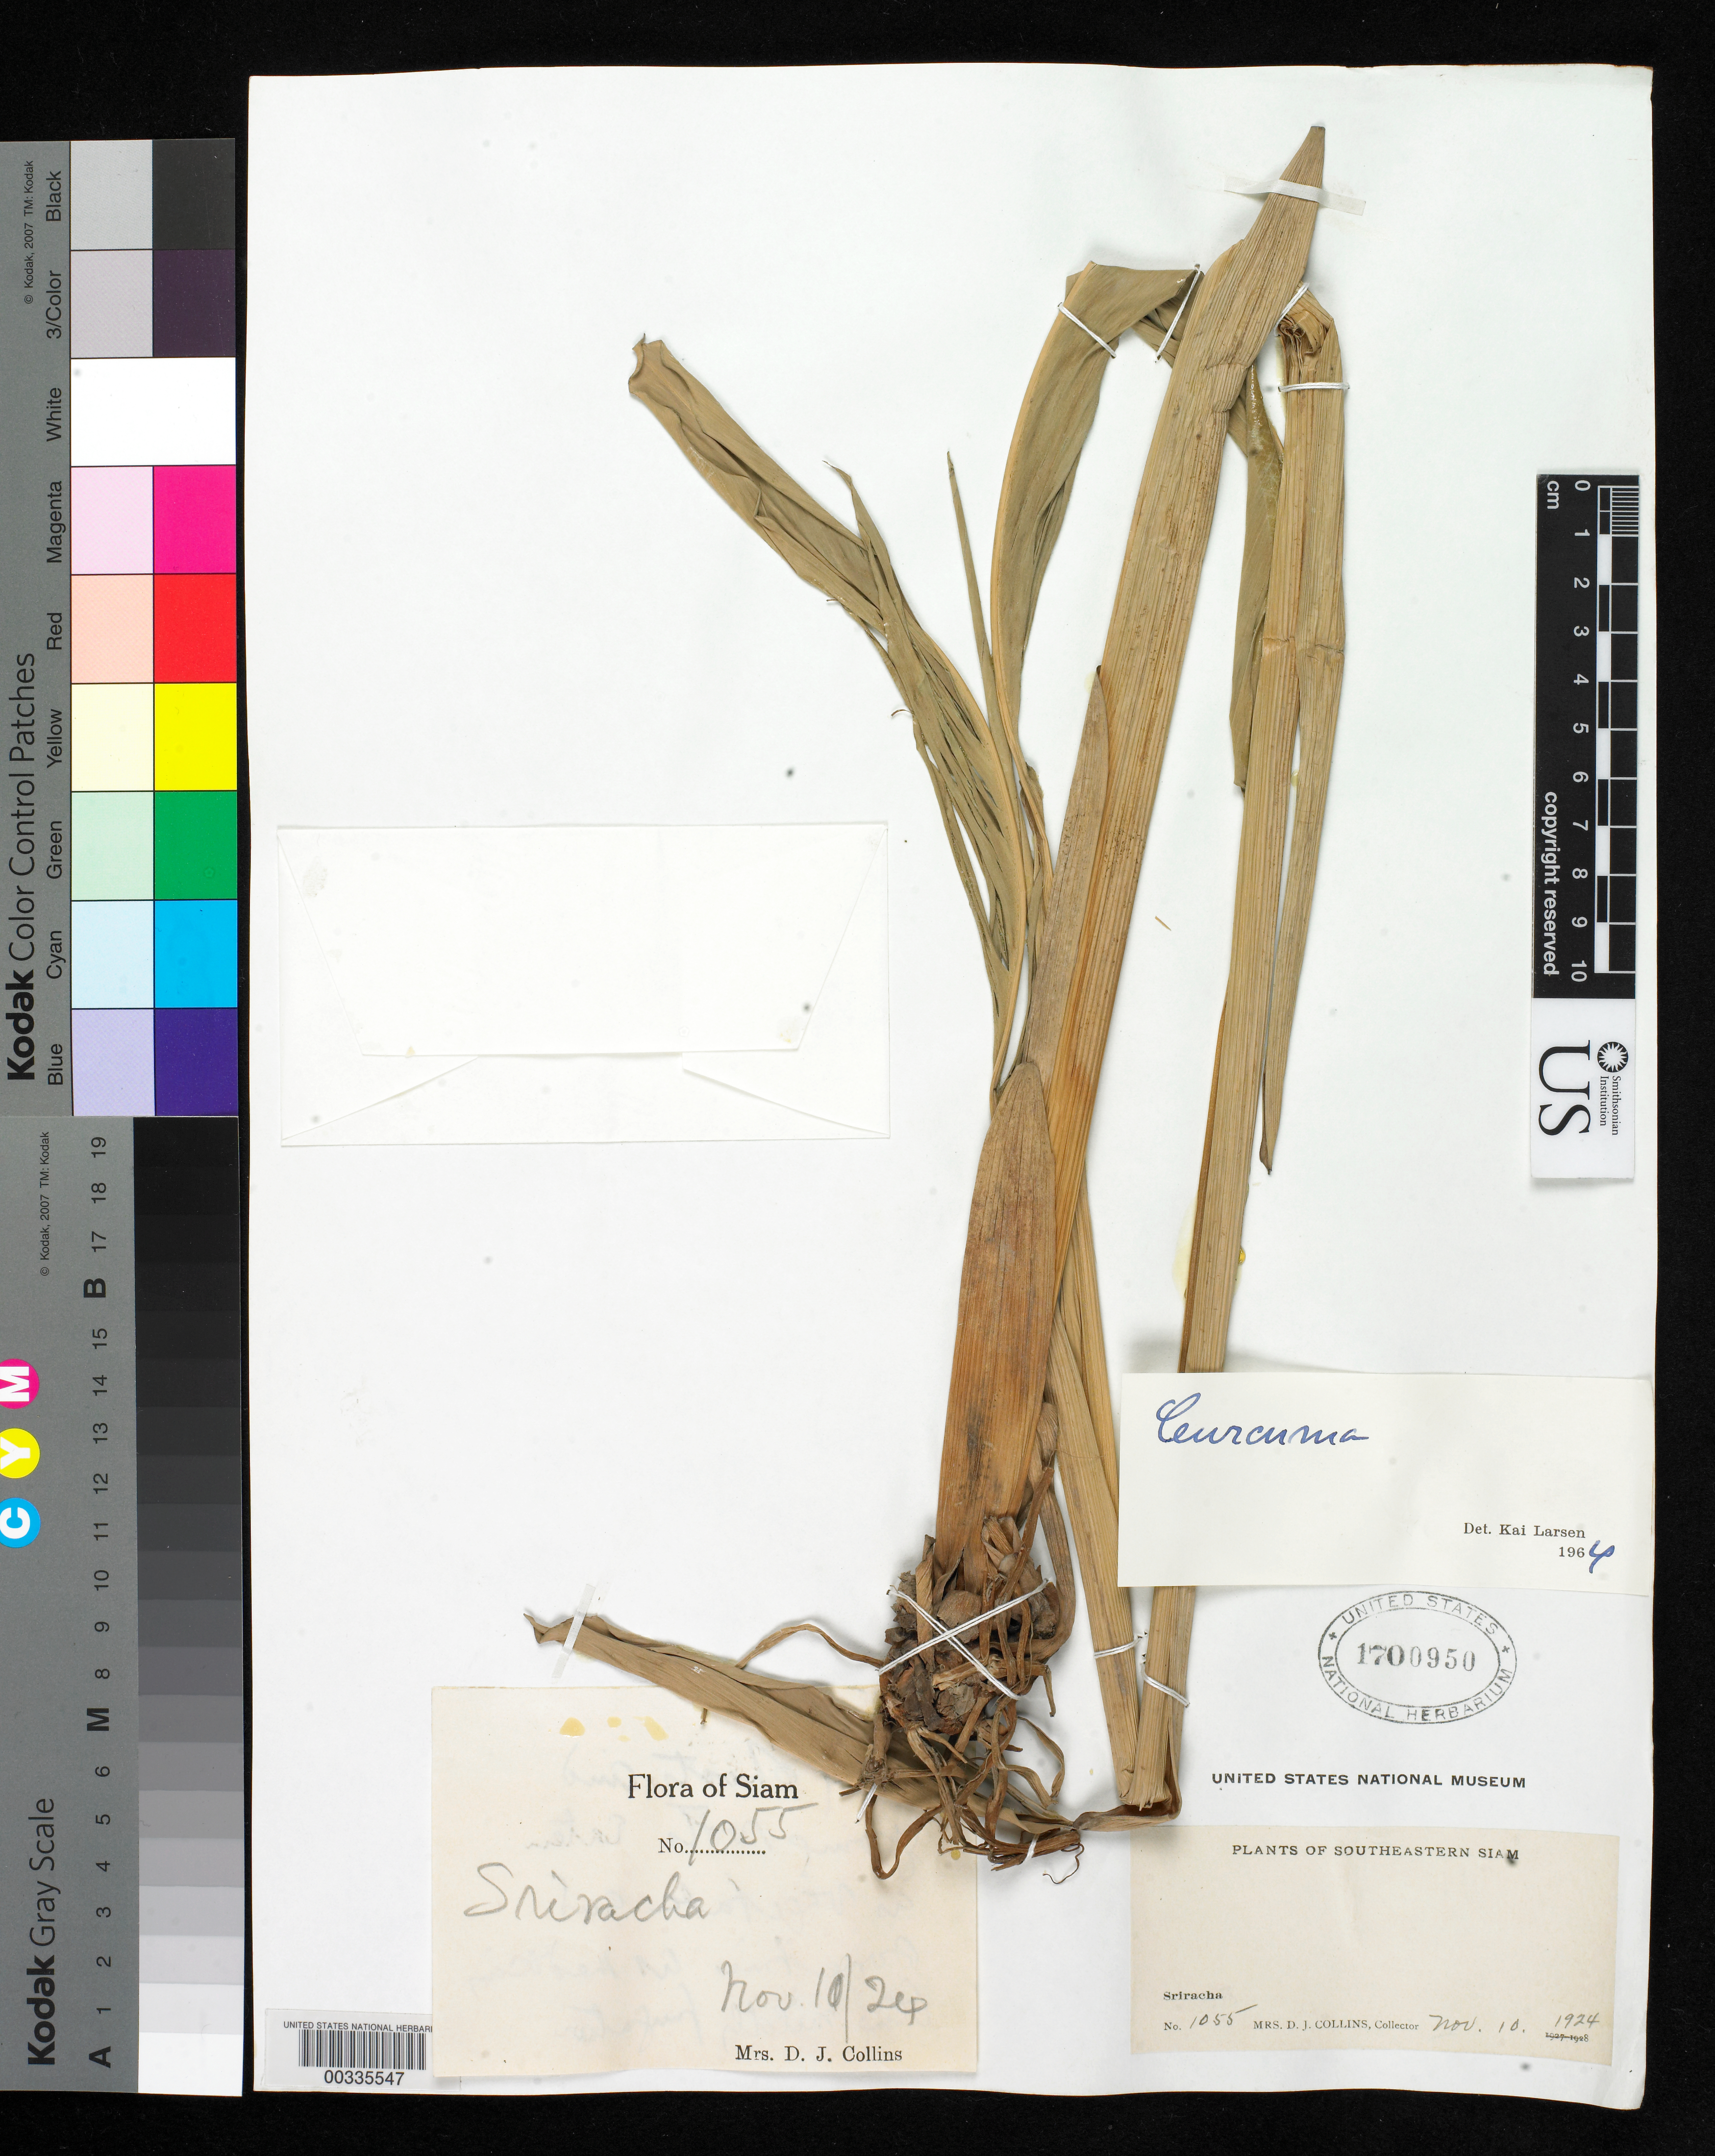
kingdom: Plantae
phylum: Tracheophyta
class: Liliopsida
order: Zingiberales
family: Zingiberaceae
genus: Curcuma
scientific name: Curcuma sp.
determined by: Larsen, K.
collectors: Mrs. D. J. Collins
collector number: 1055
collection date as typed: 10 Nov 1924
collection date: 1924-11-10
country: Thailand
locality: Plants of southeastern siam, sriracha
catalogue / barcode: US 1700950